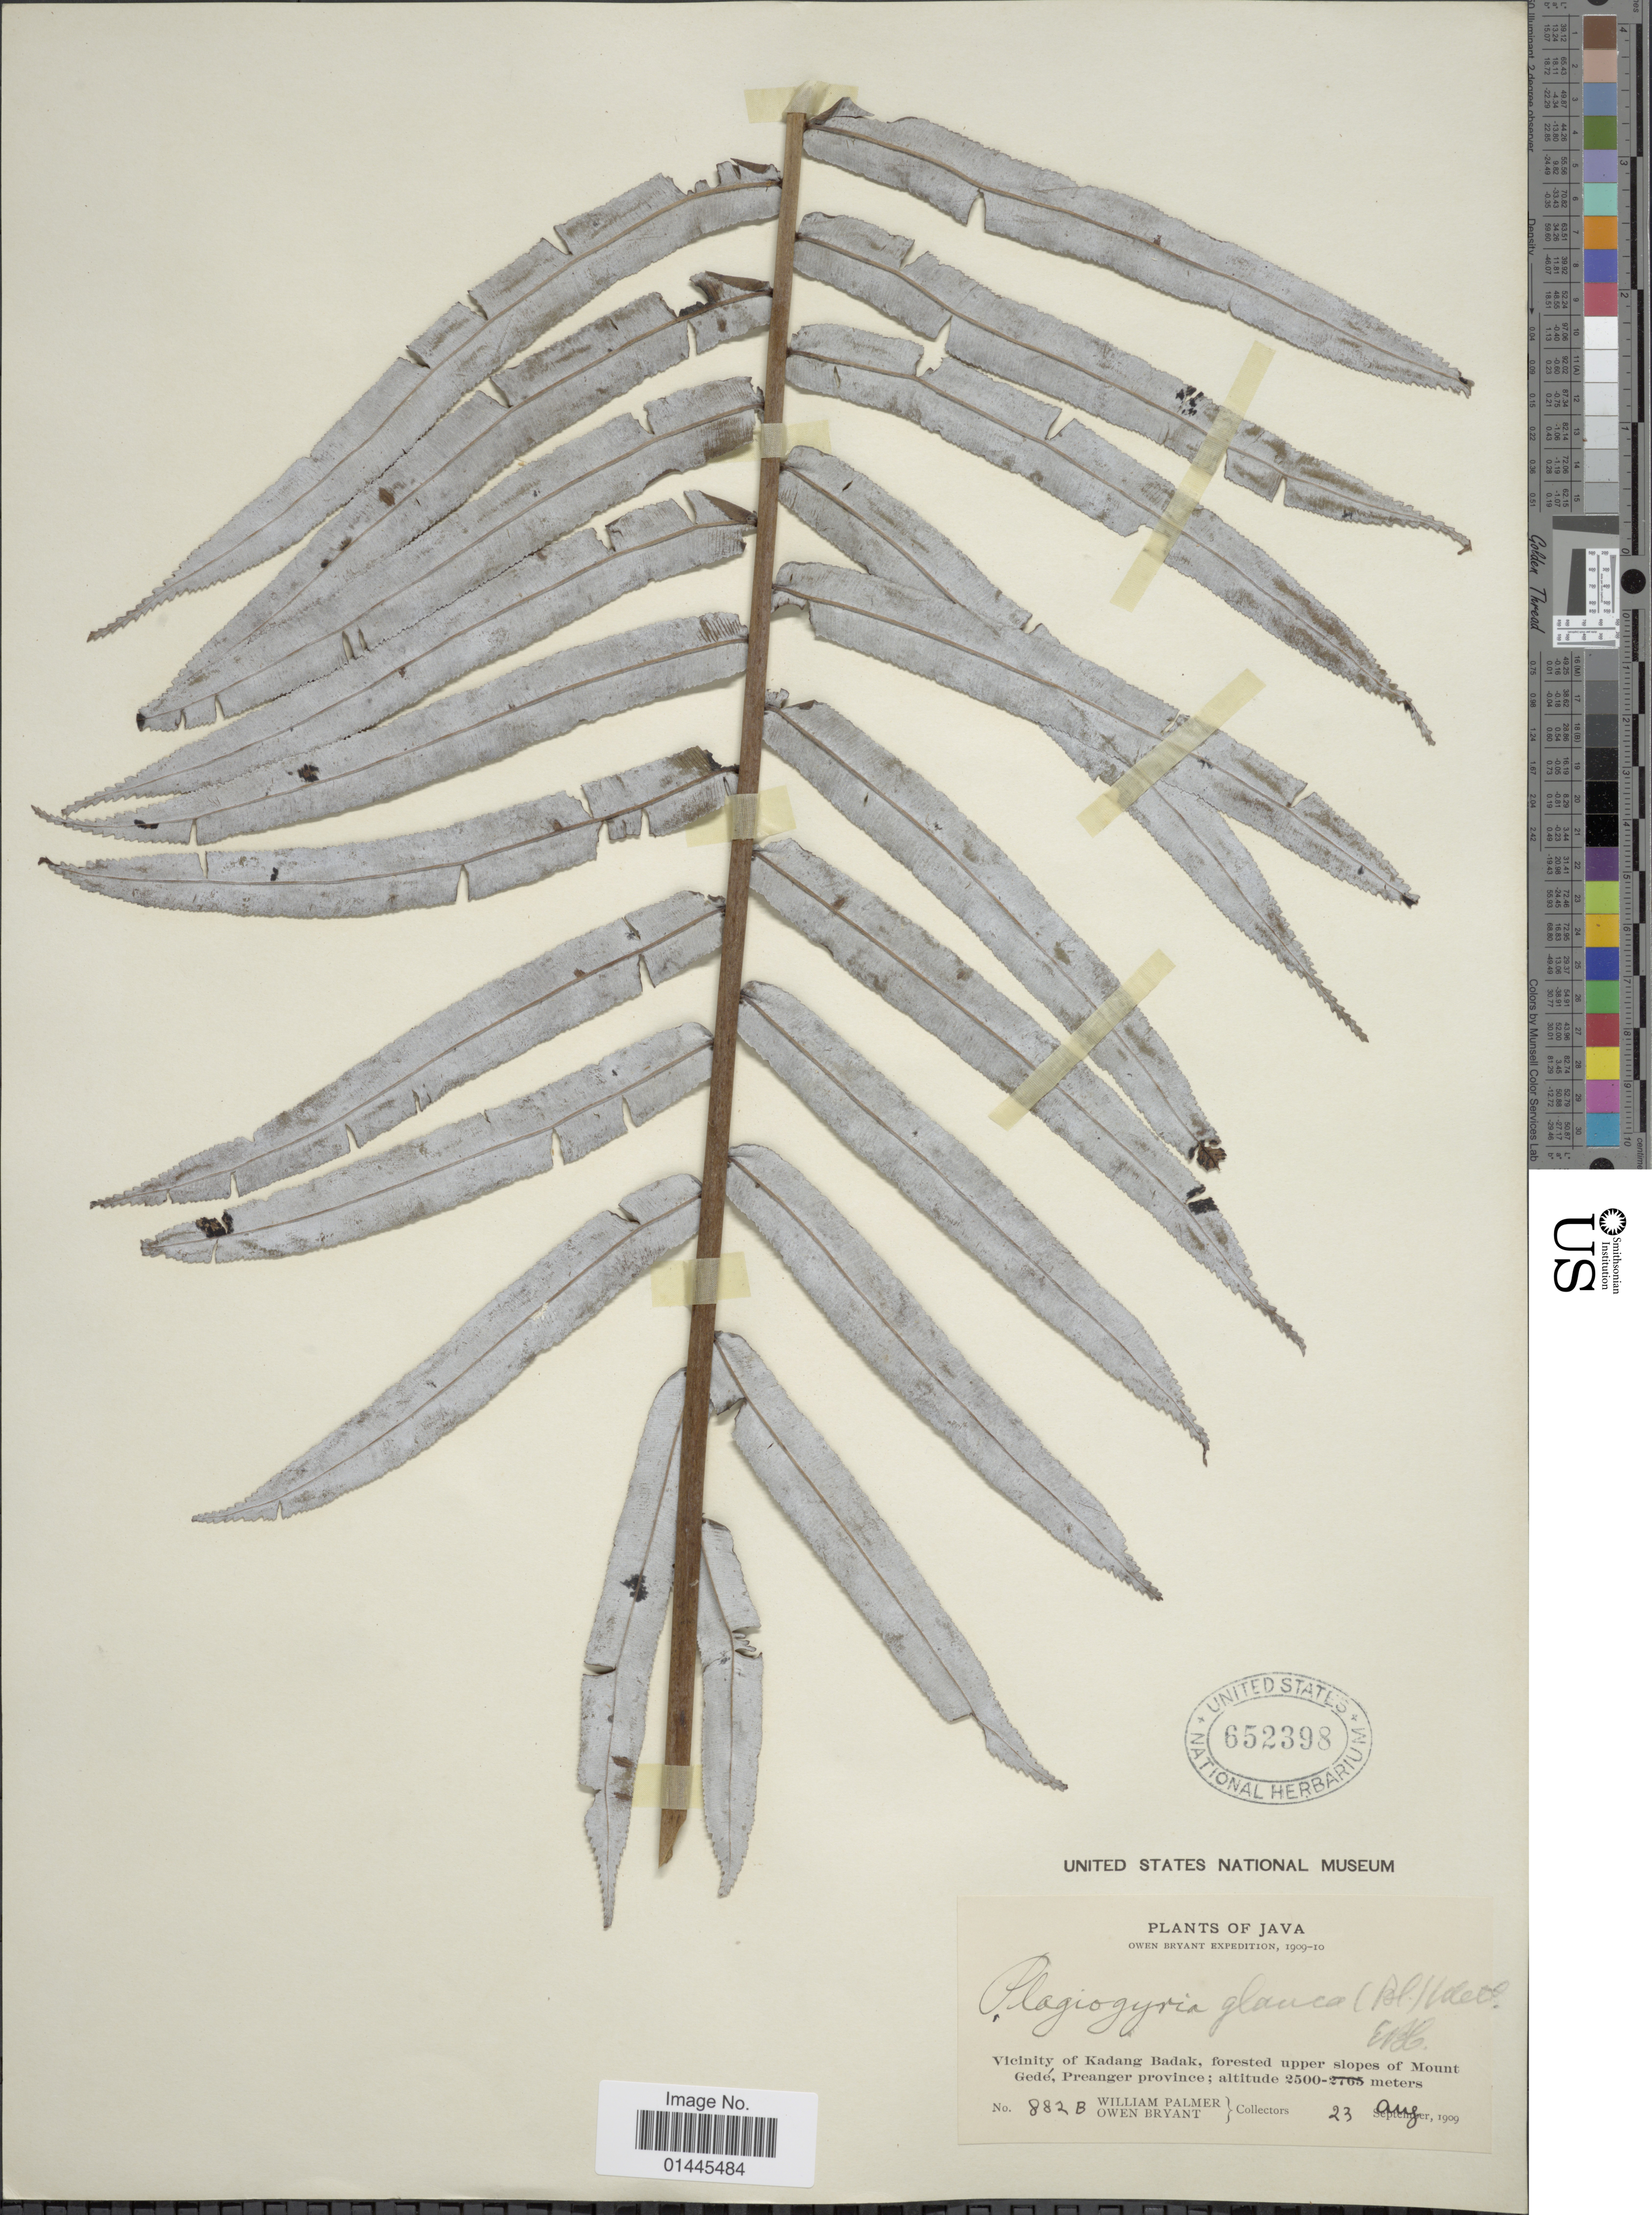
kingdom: Plantae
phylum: Tracheophyta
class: Polypodiopsida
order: Cyatheales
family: Plagiogyriaceae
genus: Plagiogyria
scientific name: Plagiogyria glauca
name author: (Blume) Mett.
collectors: W. Palmer & O. Bryant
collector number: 882B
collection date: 1909-08-23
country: Indonesia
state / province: Java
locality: Vicinity of Kadang Badak, forested upper slopes of Mount Gede, Preanger province.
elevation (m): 2500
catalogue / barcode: US 652398